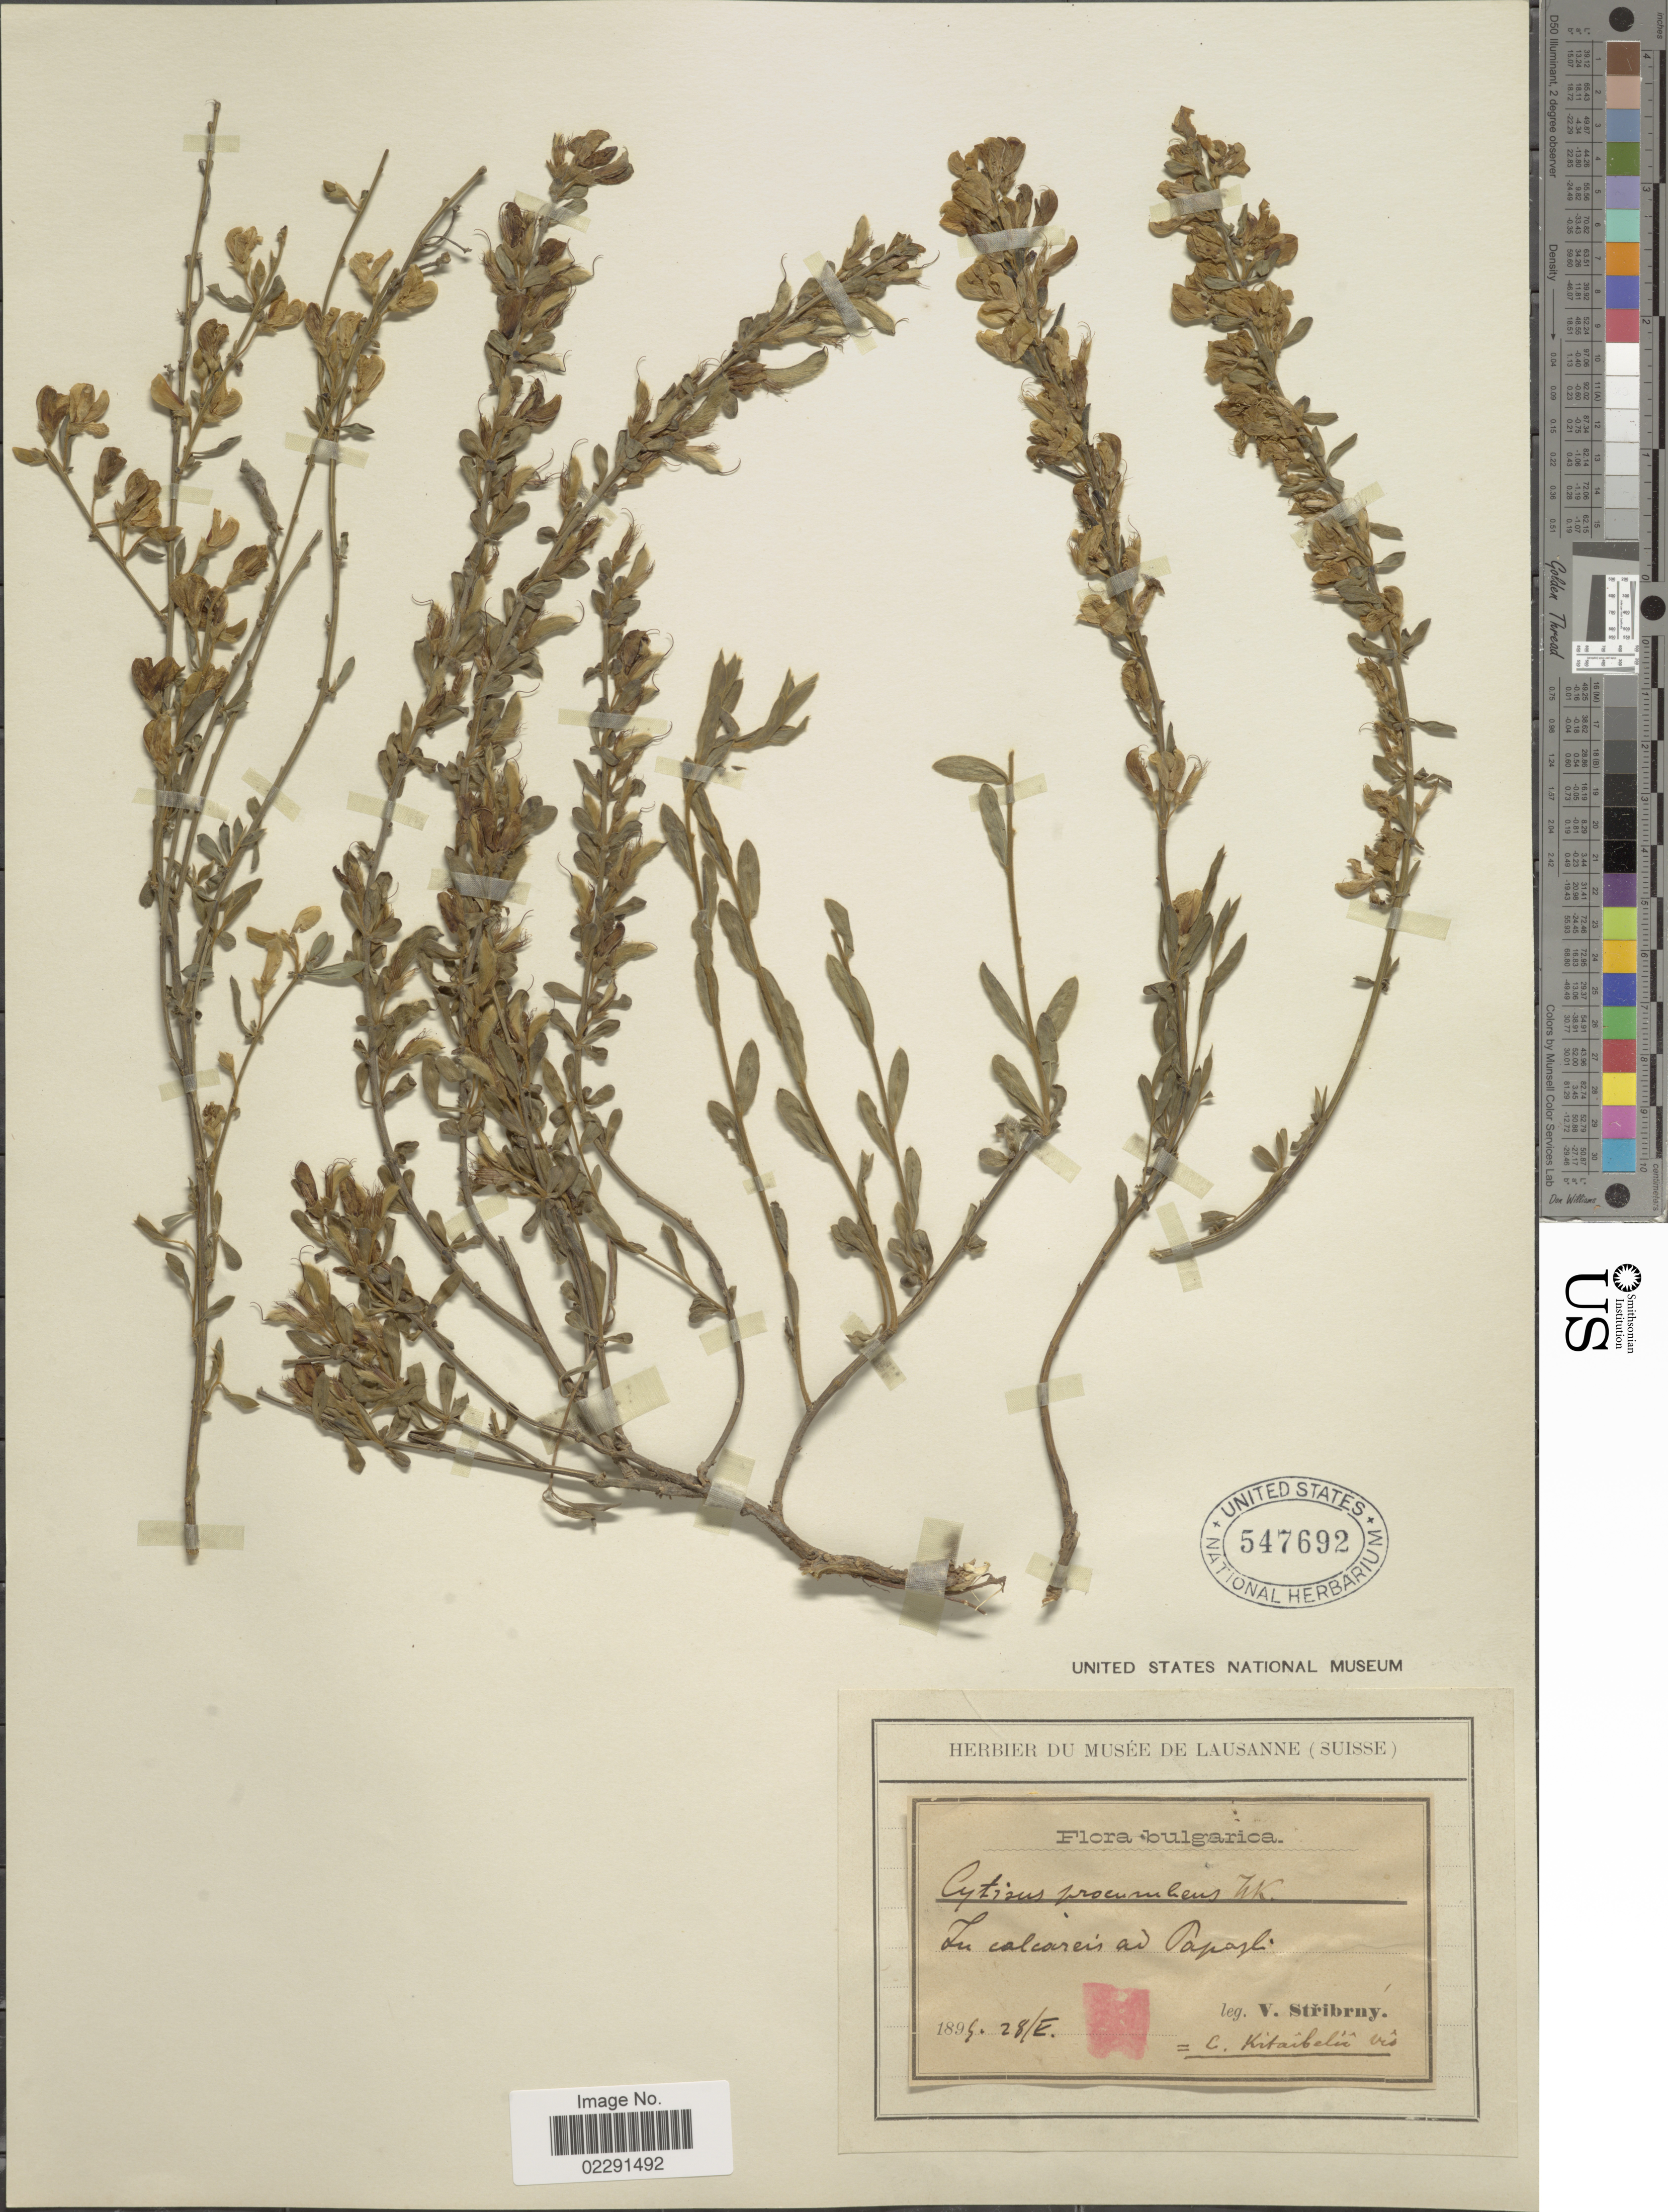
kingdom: Plantae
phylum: Tracheophyta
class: Magnoliopsida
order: Fabales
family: Fabaceae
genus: Cytisus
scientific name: Cytisus procumbens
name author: (Waldst. & Kit. ex Willd.) Spreng.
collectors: V. Stribrny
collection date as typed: E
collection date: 1899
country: Bulgaria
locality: Bulgarica, in calcareis ad Papasli. [interpreted]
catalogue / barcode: US 47692